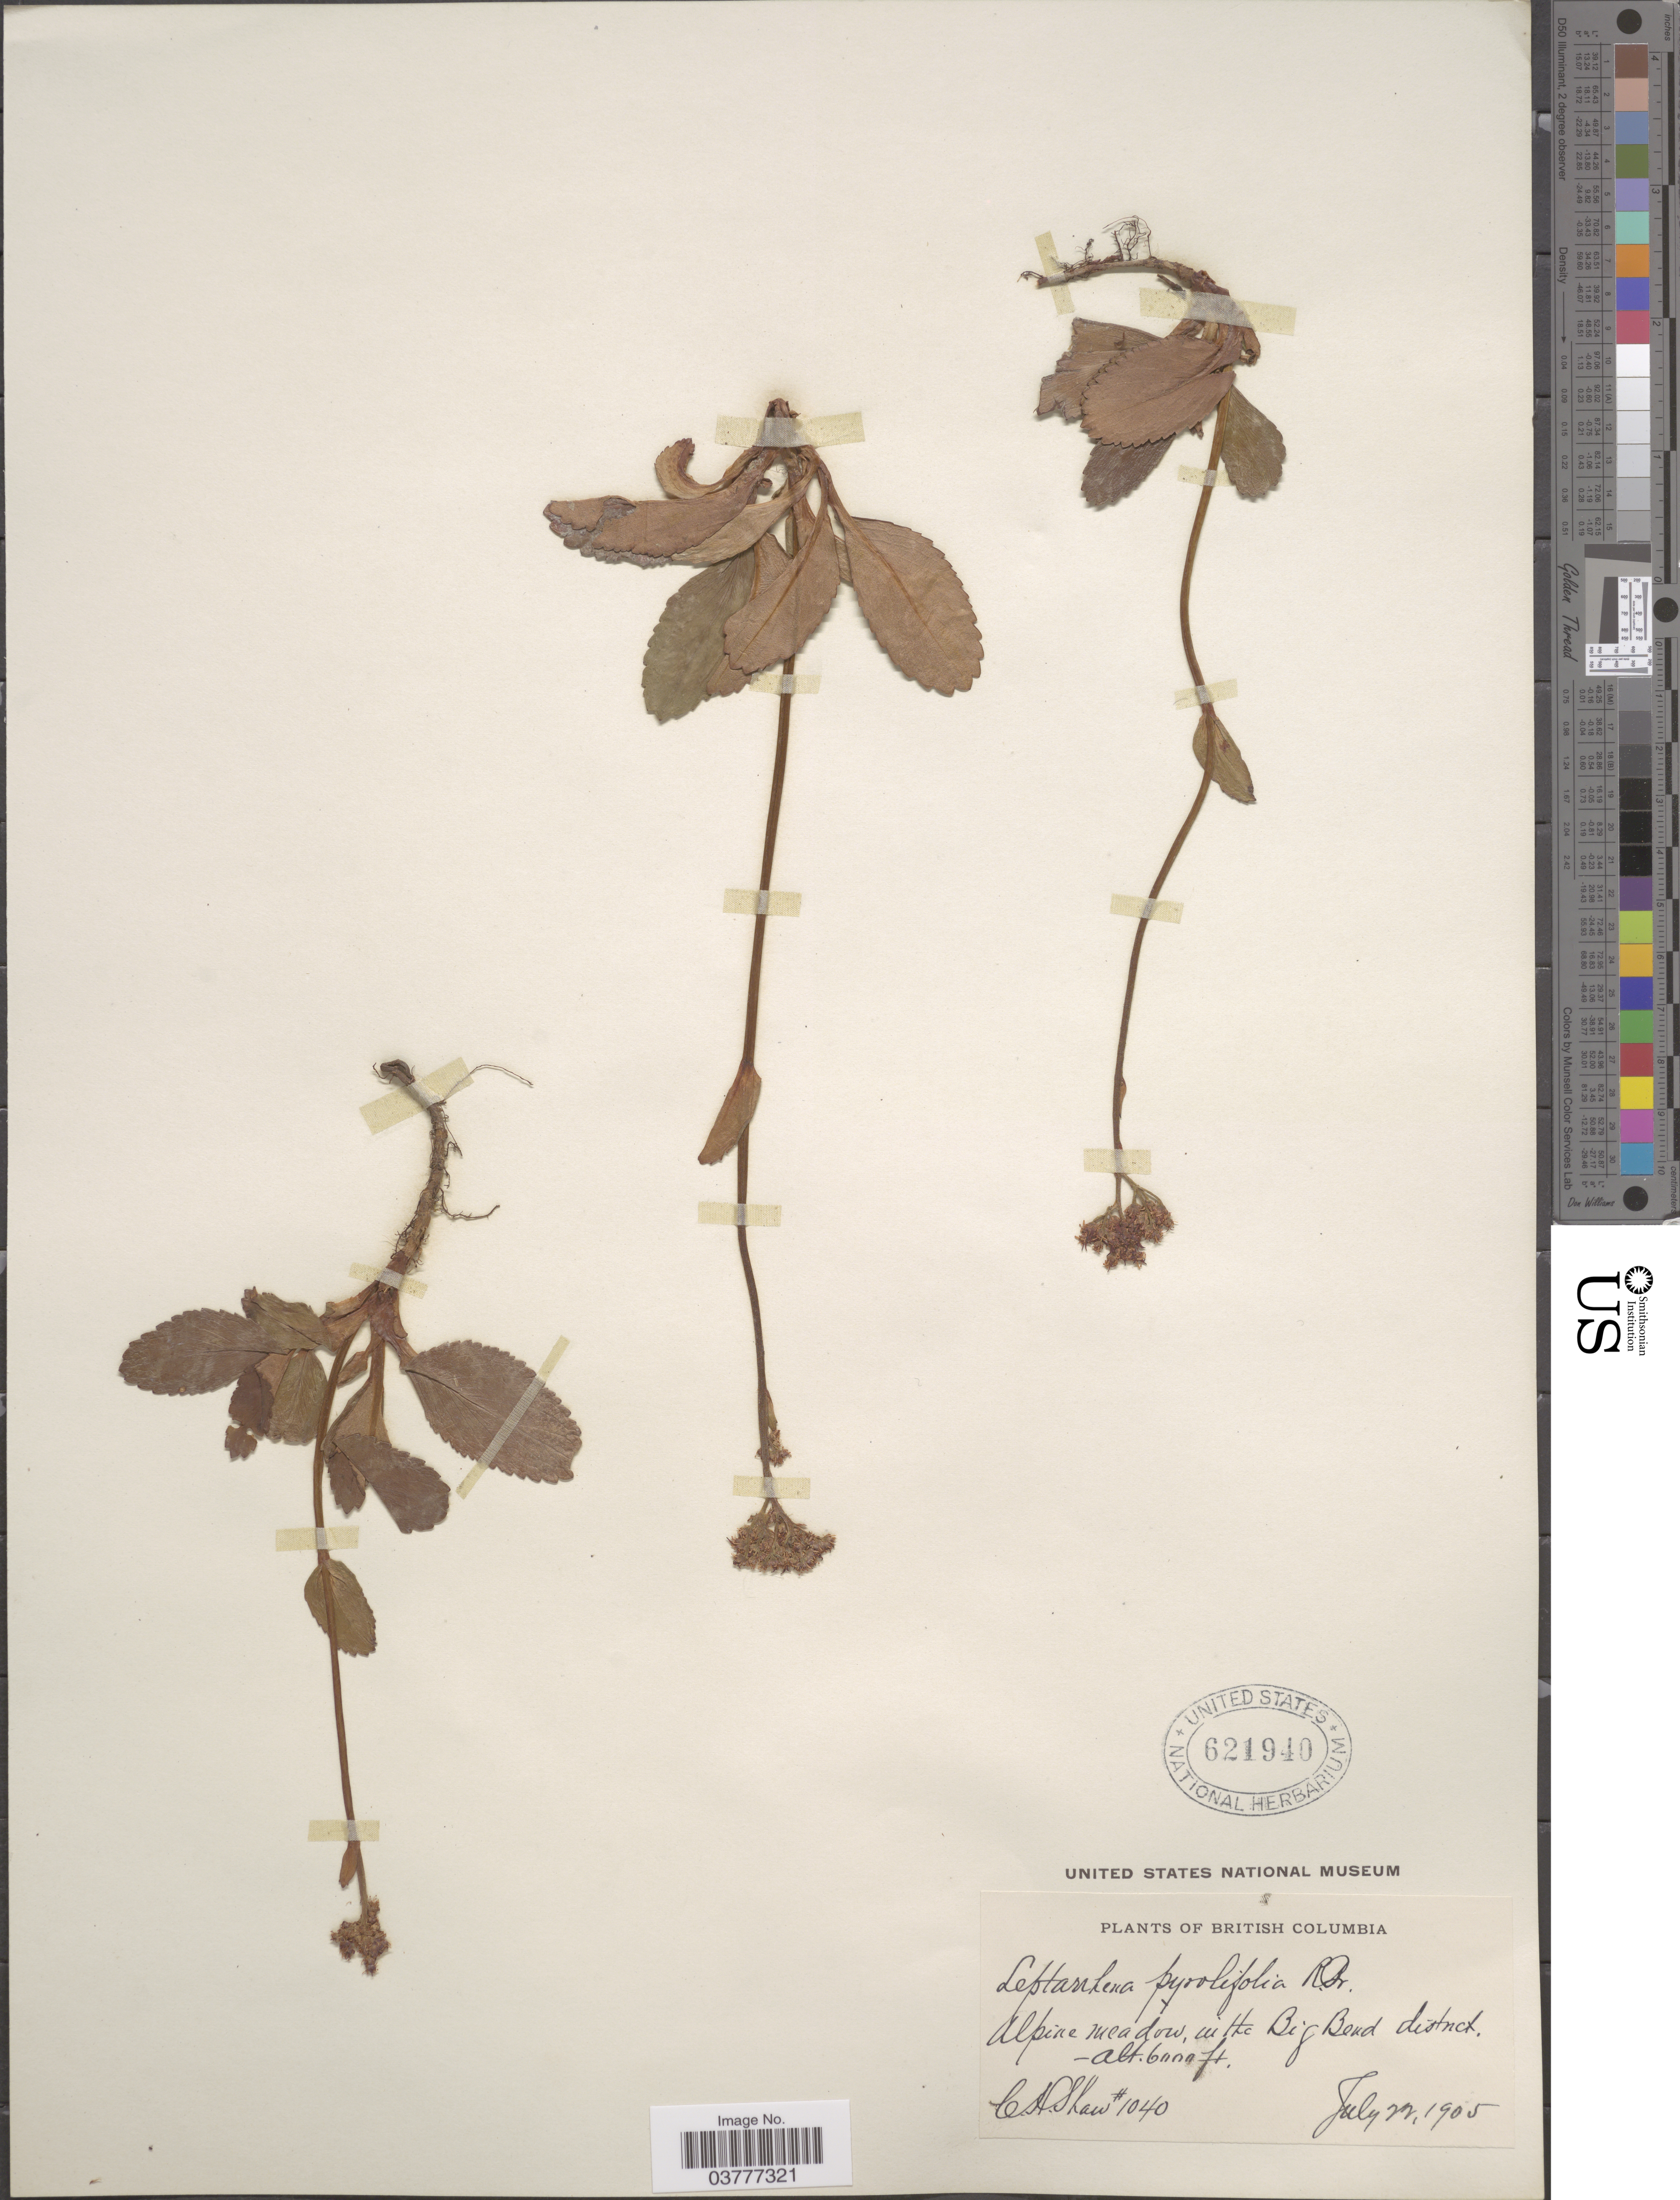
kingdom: Plantae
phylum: Tracheophyta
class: Magnoliopsida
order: Saxifragales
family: Saxifragaceae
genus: Leptarrhena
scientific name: Leptarrhena pyrolifolia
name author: (D. Don) Ser.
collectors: C. H. Shaw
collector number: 1040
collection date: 1905-07-22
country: Canada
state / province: British Columbia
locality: Alpine meadow, in the Big Bend district.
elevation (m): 1829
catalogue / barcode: US 621940